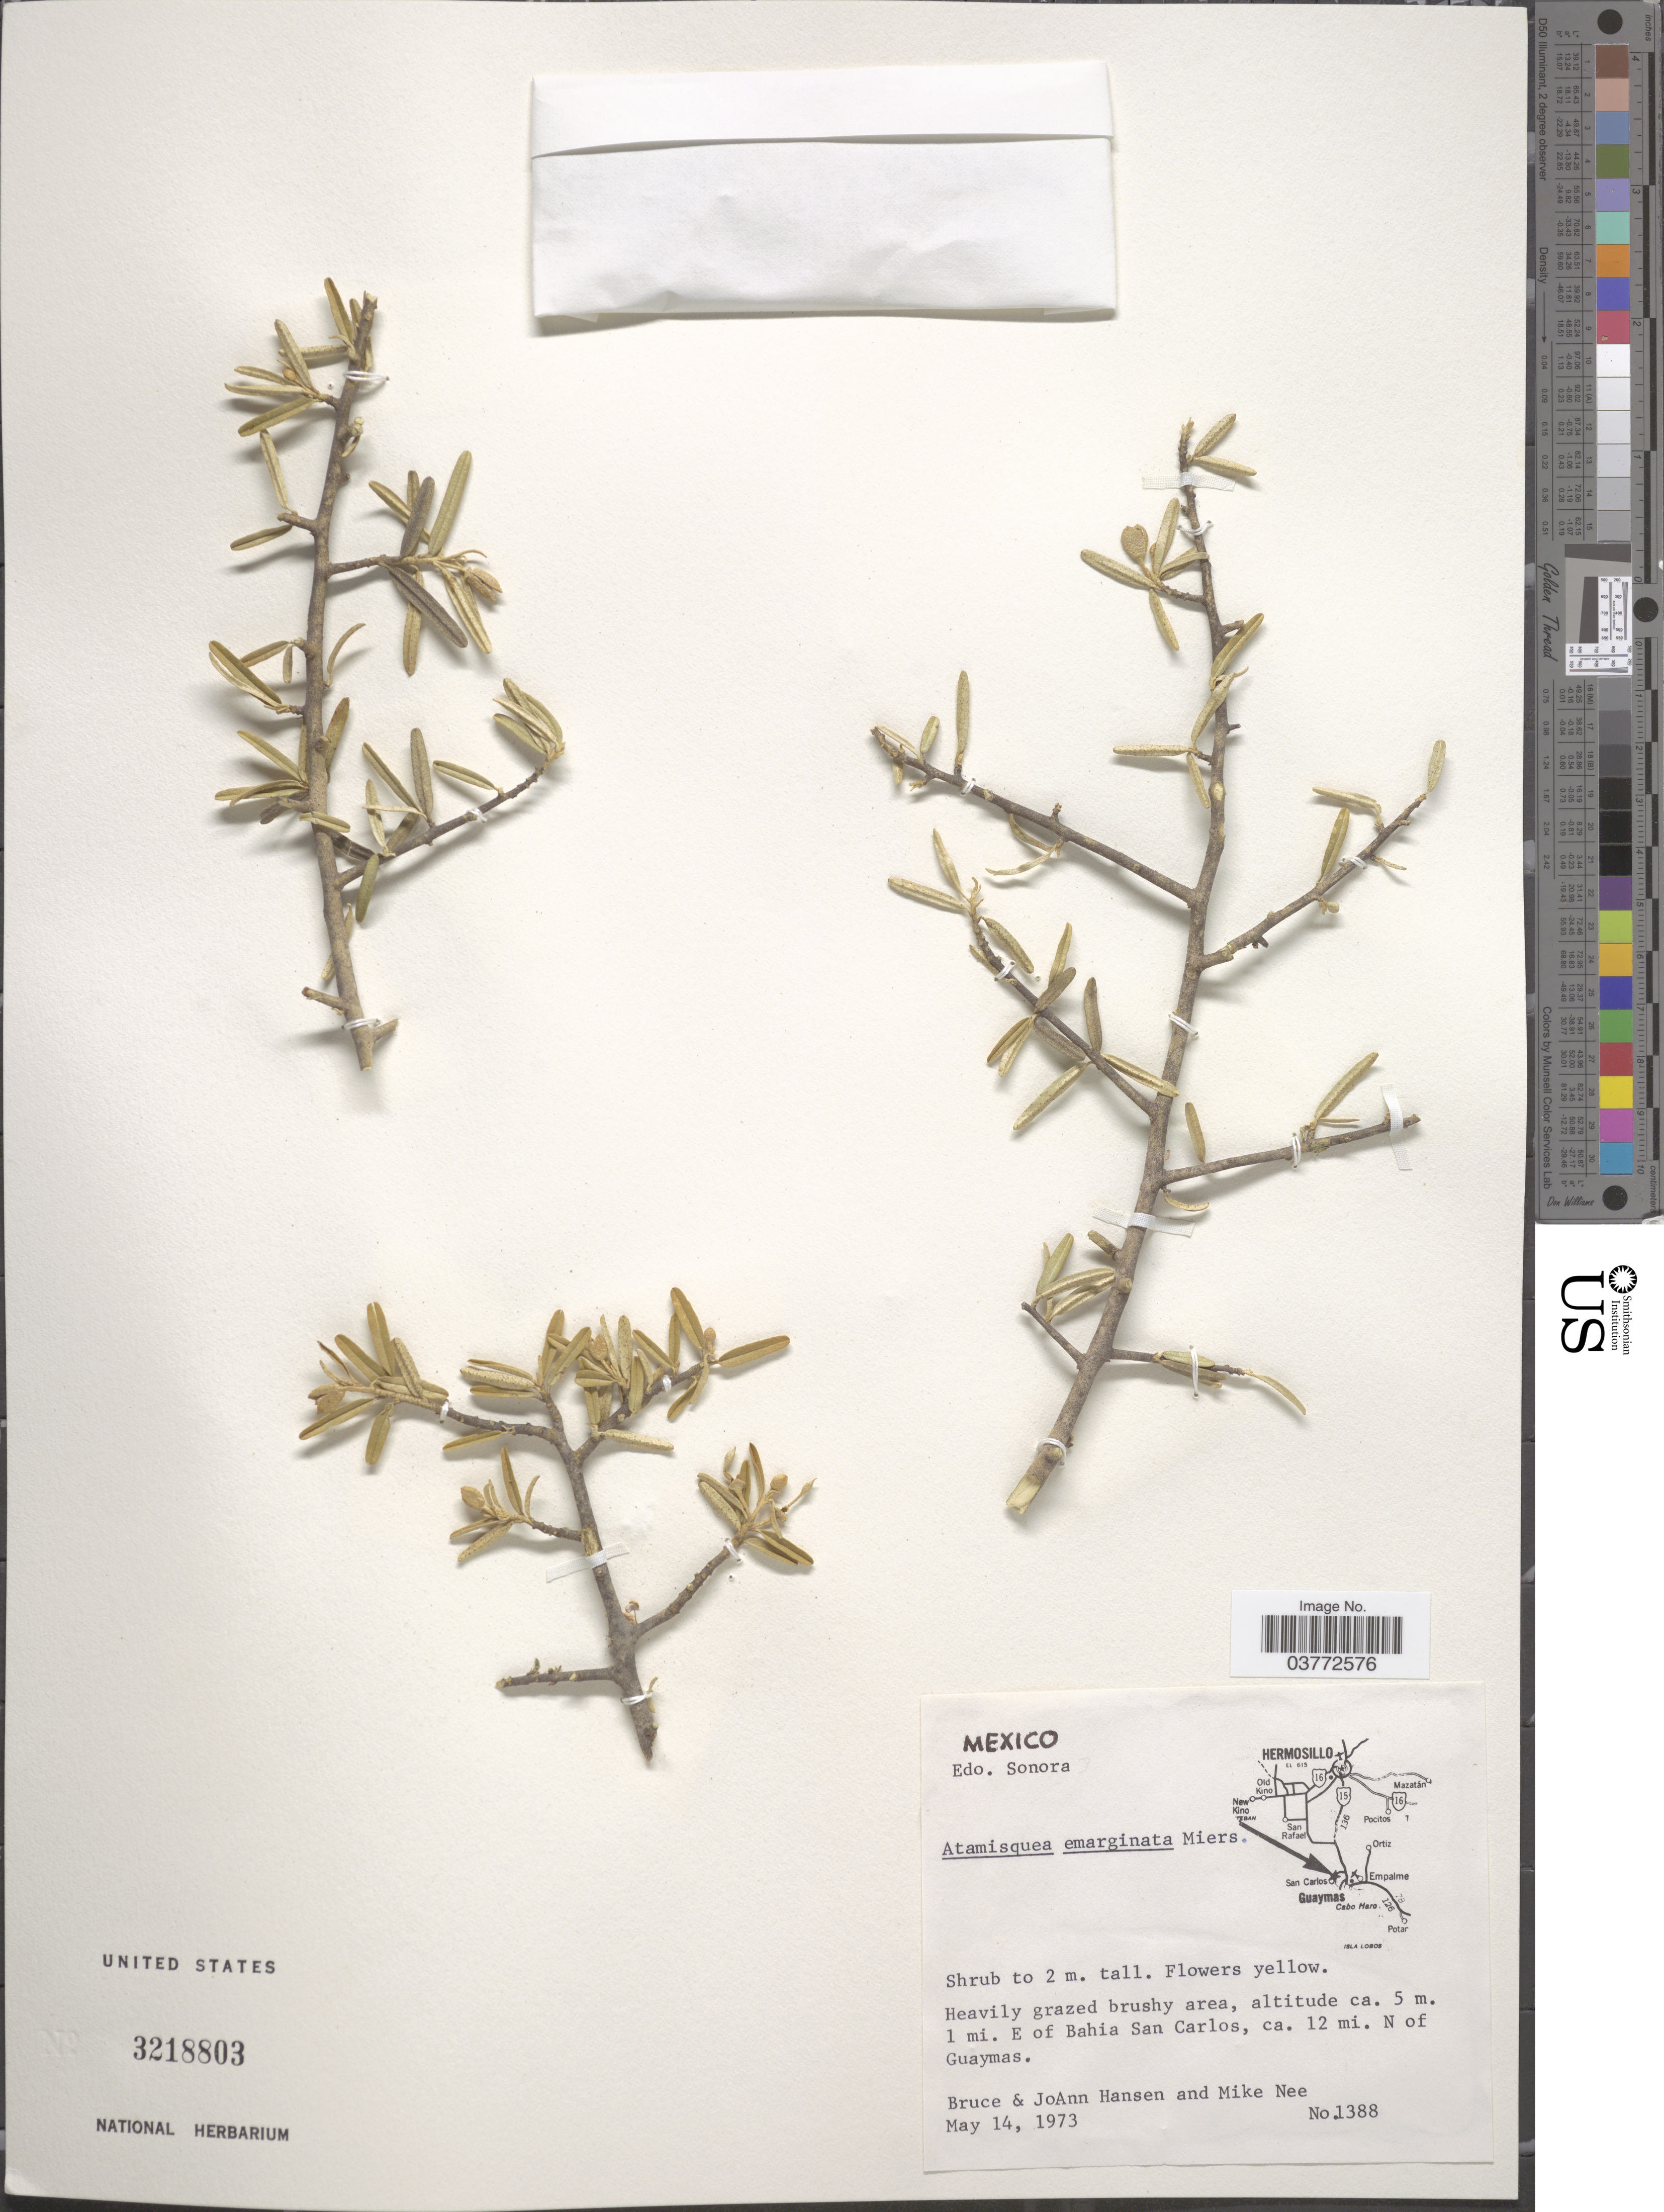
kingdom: Plantae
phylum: Tracheophyta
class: Magnoliopsida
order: Brassicales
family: Capparaceae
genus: Atamisquea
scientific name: Atamisquea emarginata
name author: Miers ex Hook. & Arn.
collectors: B. Hansen, J. Hansen & M. Nee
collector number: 1388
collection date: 1973-05-14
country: Mexico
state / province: Sonora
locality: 1 mi. E of Bahia San Carlos, ca. 12 mi. N of Guaymas.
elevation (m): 5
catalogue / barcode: US 3218803